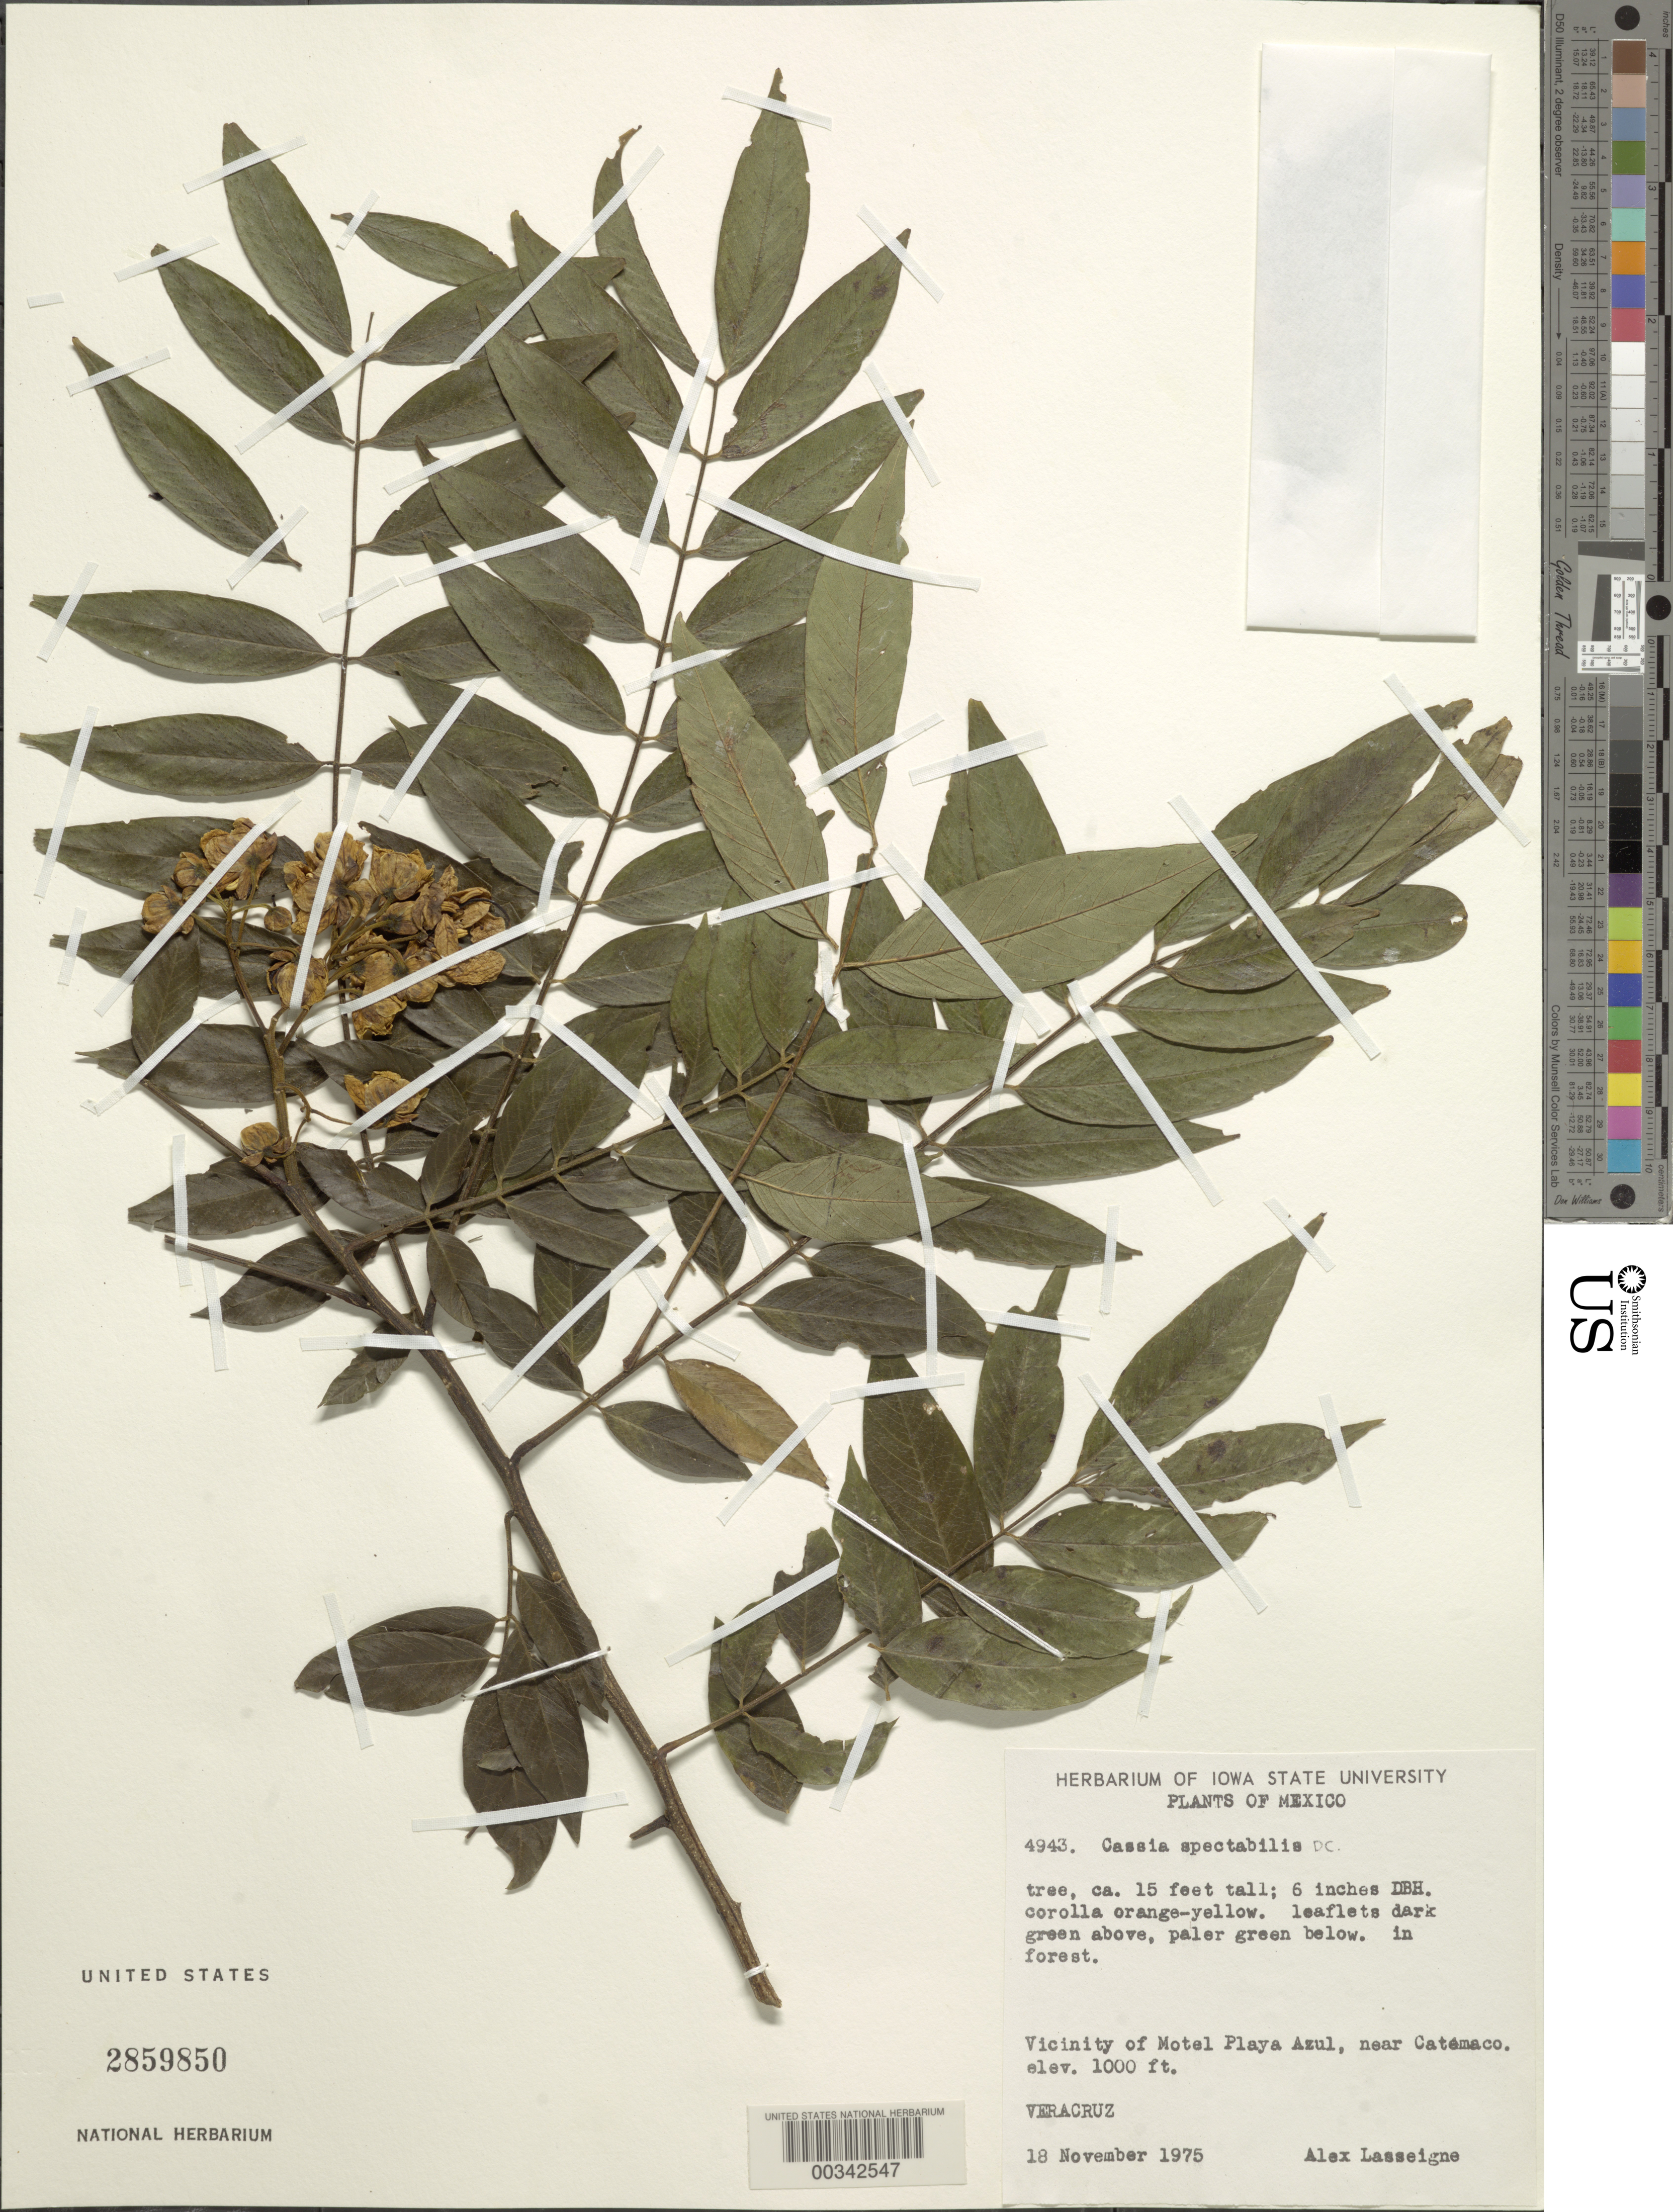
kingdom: Plantae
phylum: Tracheophyta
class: Magnoliopsida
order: Fabales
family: Fabaceae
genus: Senna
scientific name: Senna spectabilis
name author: (DC.) H.S. Irwin & Barneby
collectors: A. Lasseigne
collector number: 4943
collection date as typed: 18 Nov 1975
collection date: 1975-11-18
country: Mexico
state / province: Veracruz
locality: Vicinity of motel Playa Azul, near catemaco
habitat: In forest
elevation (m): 305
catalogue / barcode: US 2859850